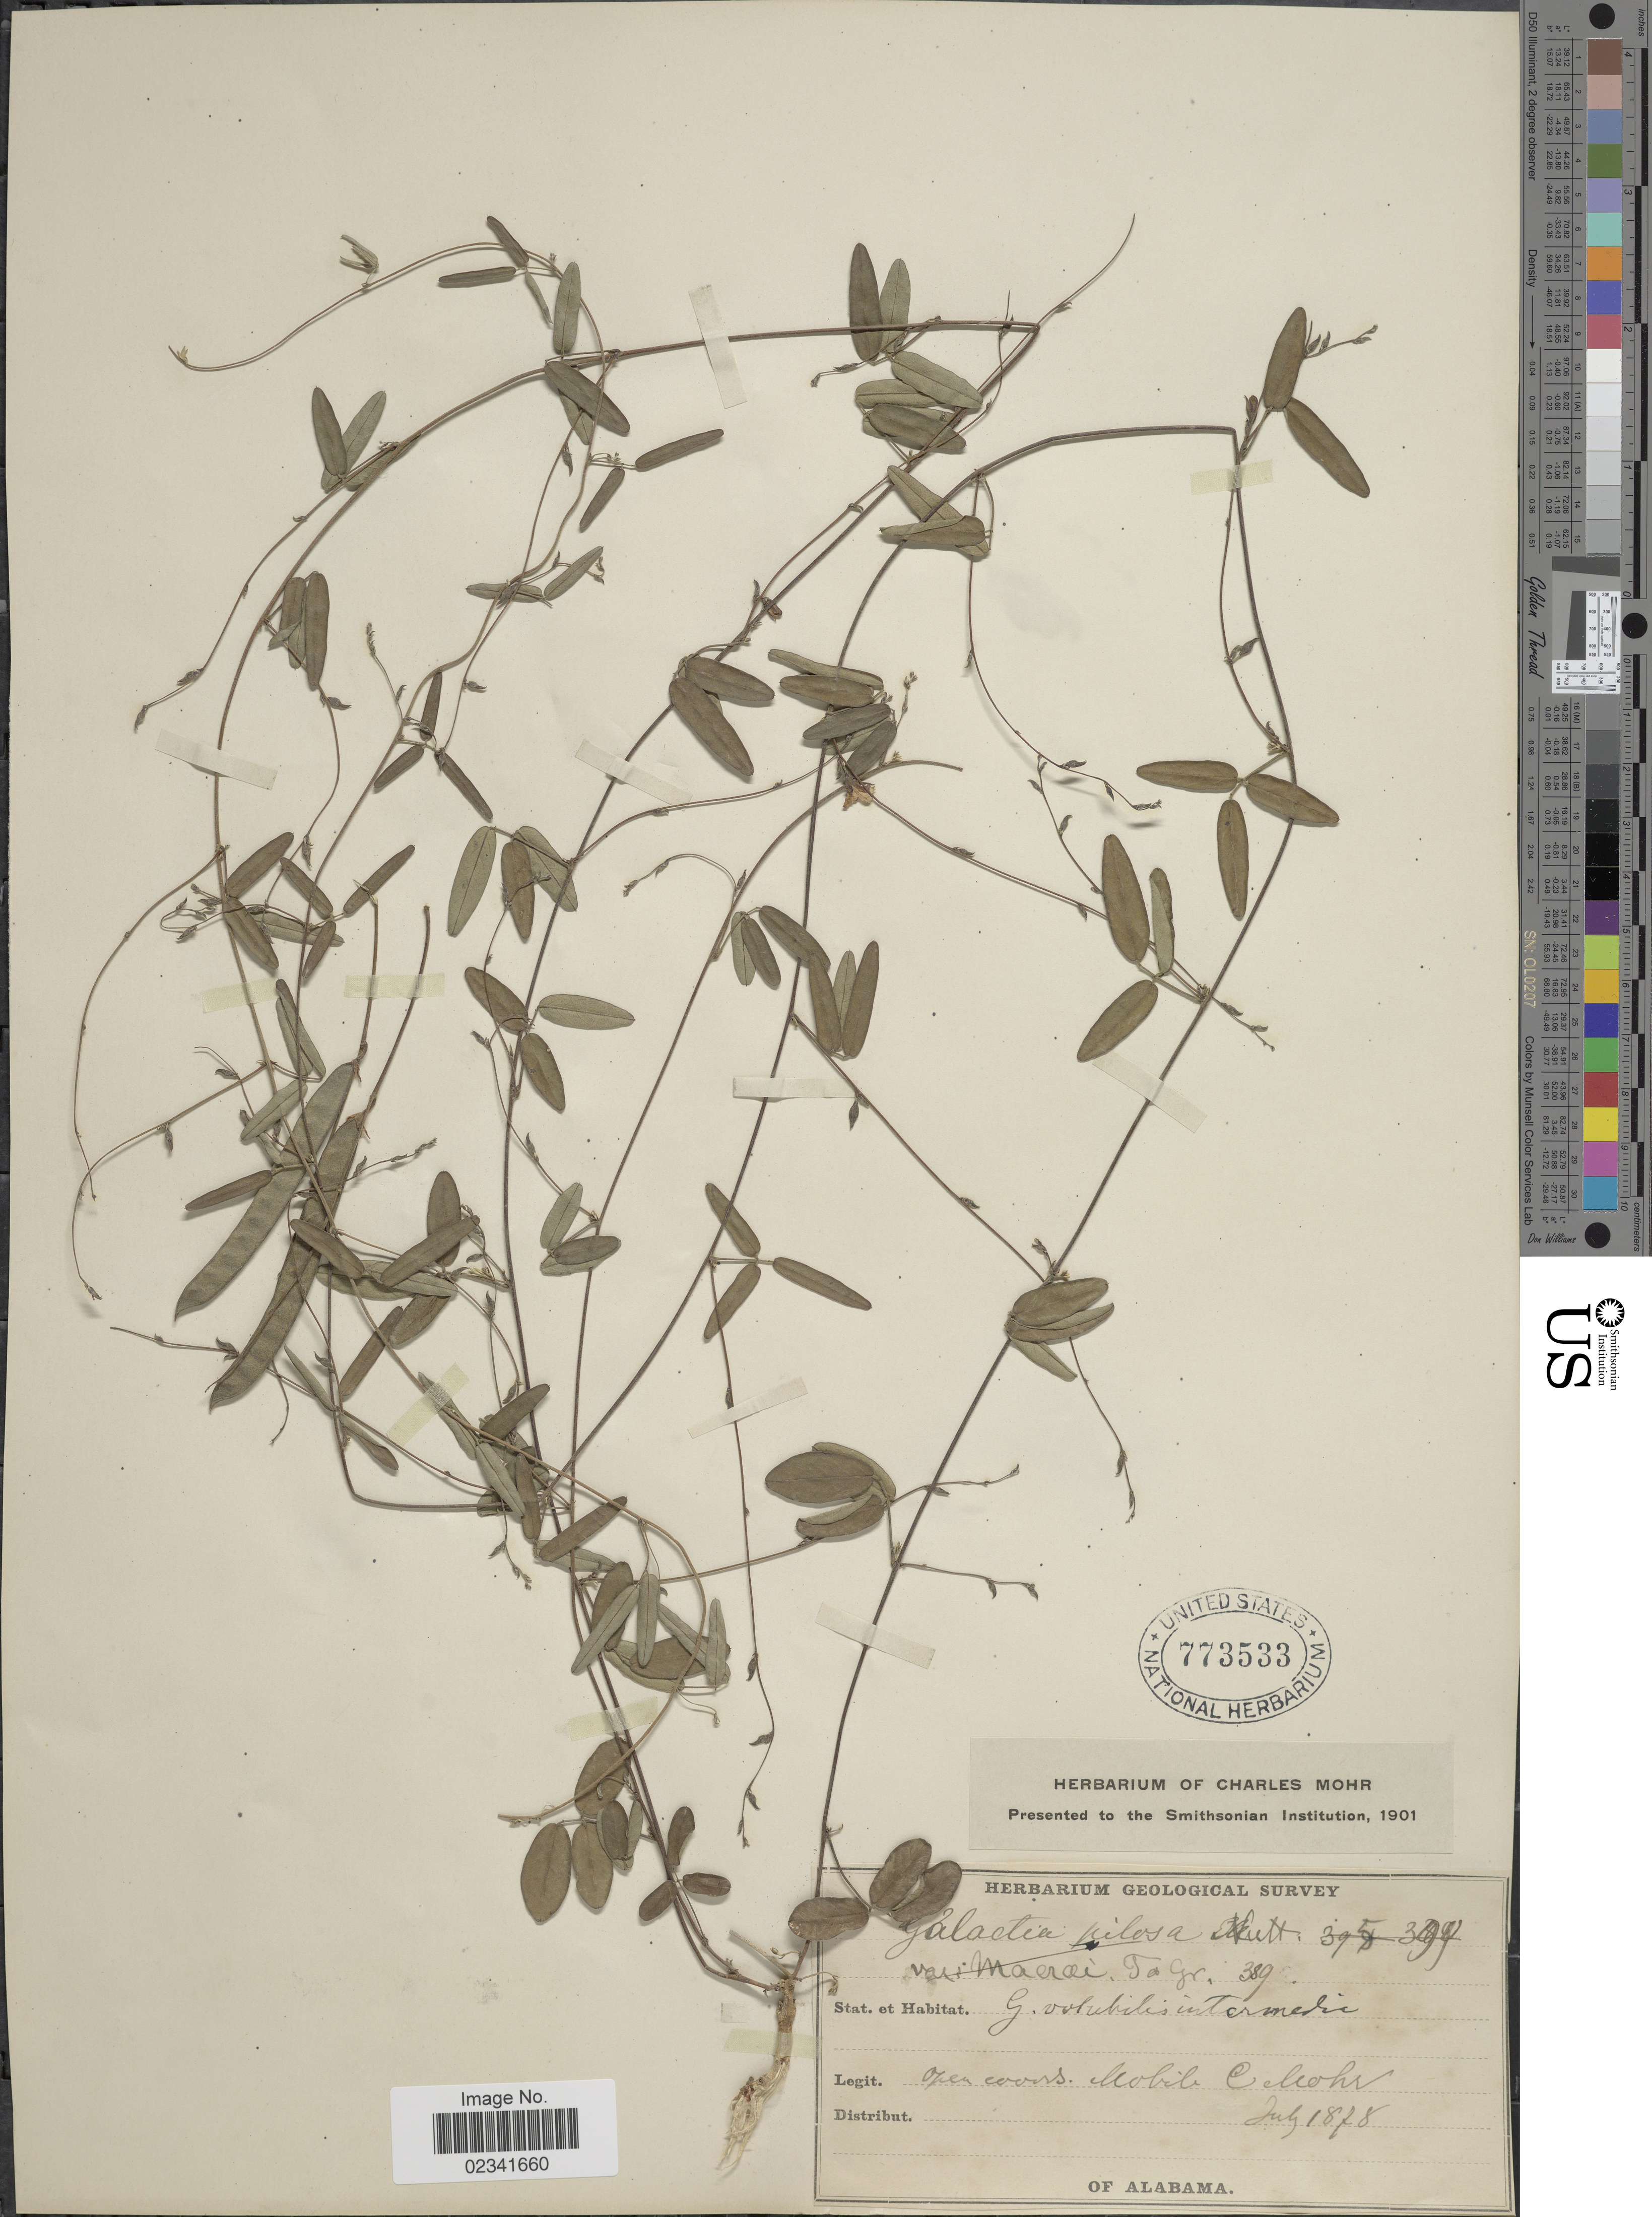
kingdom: Plantae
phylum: Tracheophyta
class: Magnoliopsida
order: Fabales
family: Fabaceae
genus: Galactia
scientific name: Galactia parvifolia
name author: A. Rich.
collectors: C. T. Mohr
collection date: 1878-07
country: United States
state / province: Alabama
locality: Mobile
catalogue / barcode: US 773533